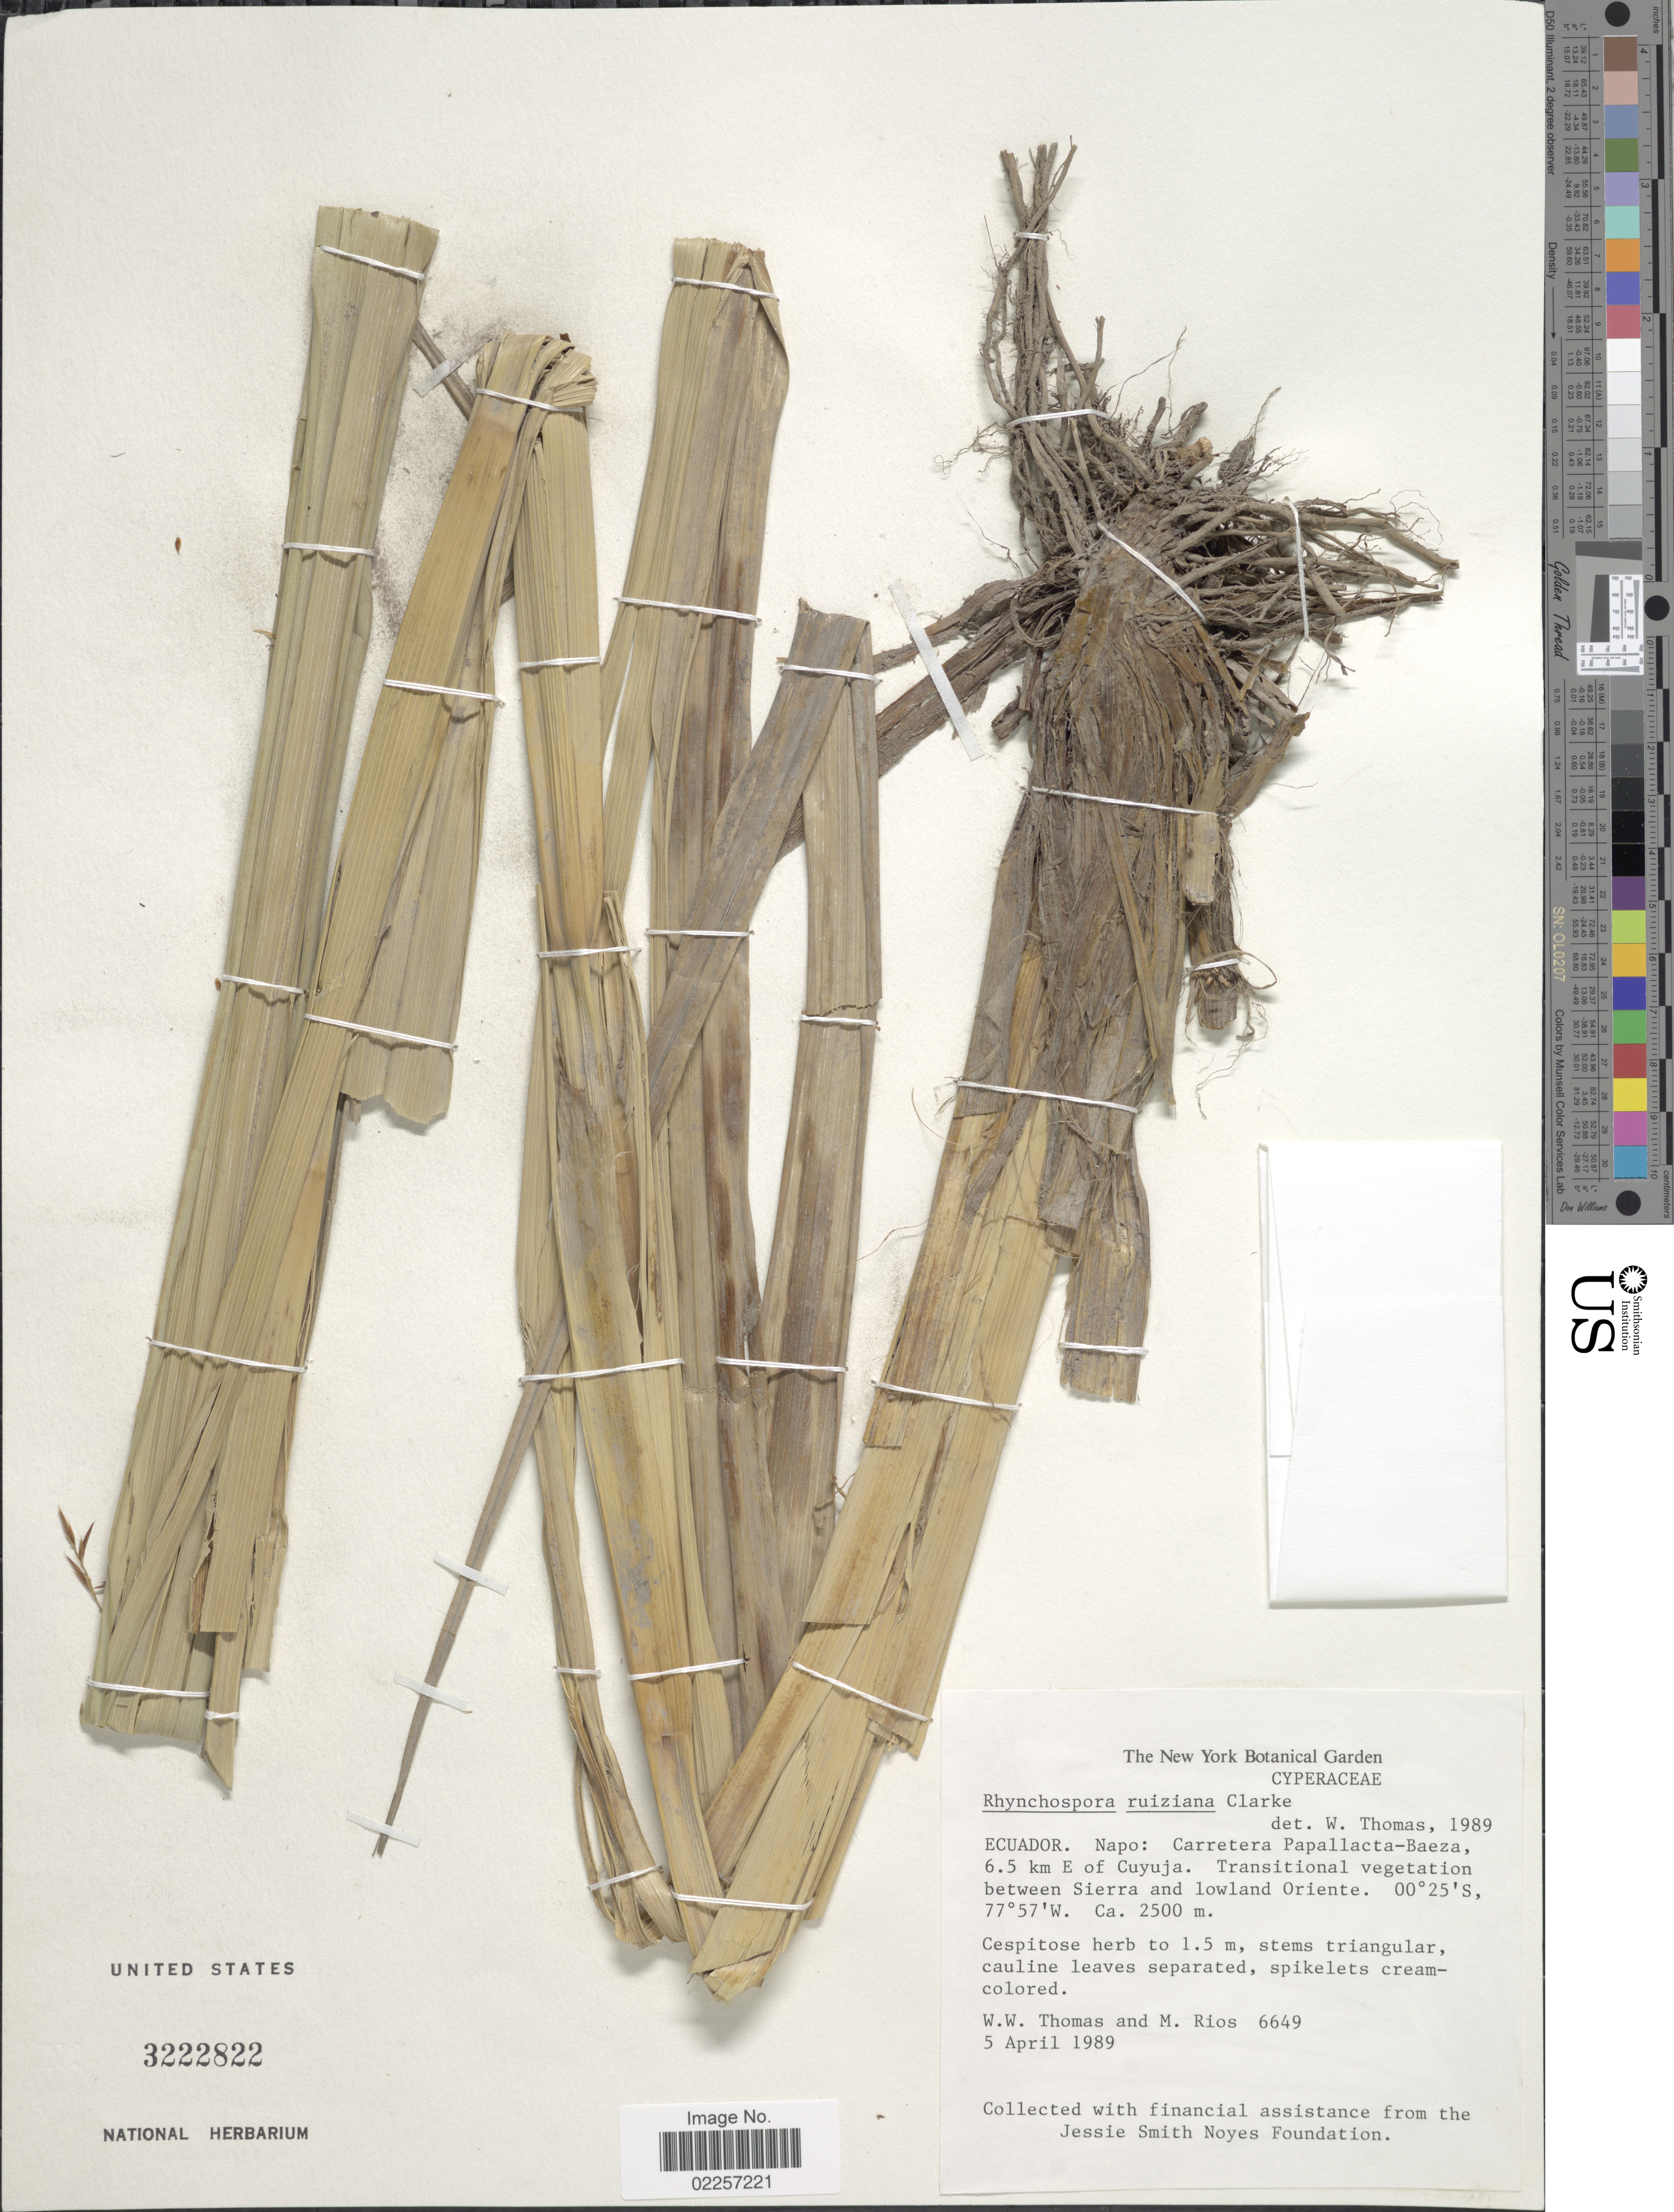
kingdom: Plantae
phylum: Tracheophyta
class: Liliopsida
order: Poales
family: Cyperaceae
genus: Rhynchospora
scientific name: Rhynchospora ruiziana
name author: Boeckeler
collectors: W. W. Thomas & M. Rios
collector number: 6649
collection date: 1989-04-05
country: Ecuador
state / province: Napo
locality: Carretera Papallacta-Baeza, 6.5 km E of Cuyuja, transitional vegetation between Sierra and lowland Oriente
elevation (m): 2500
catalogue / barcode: US 3222822